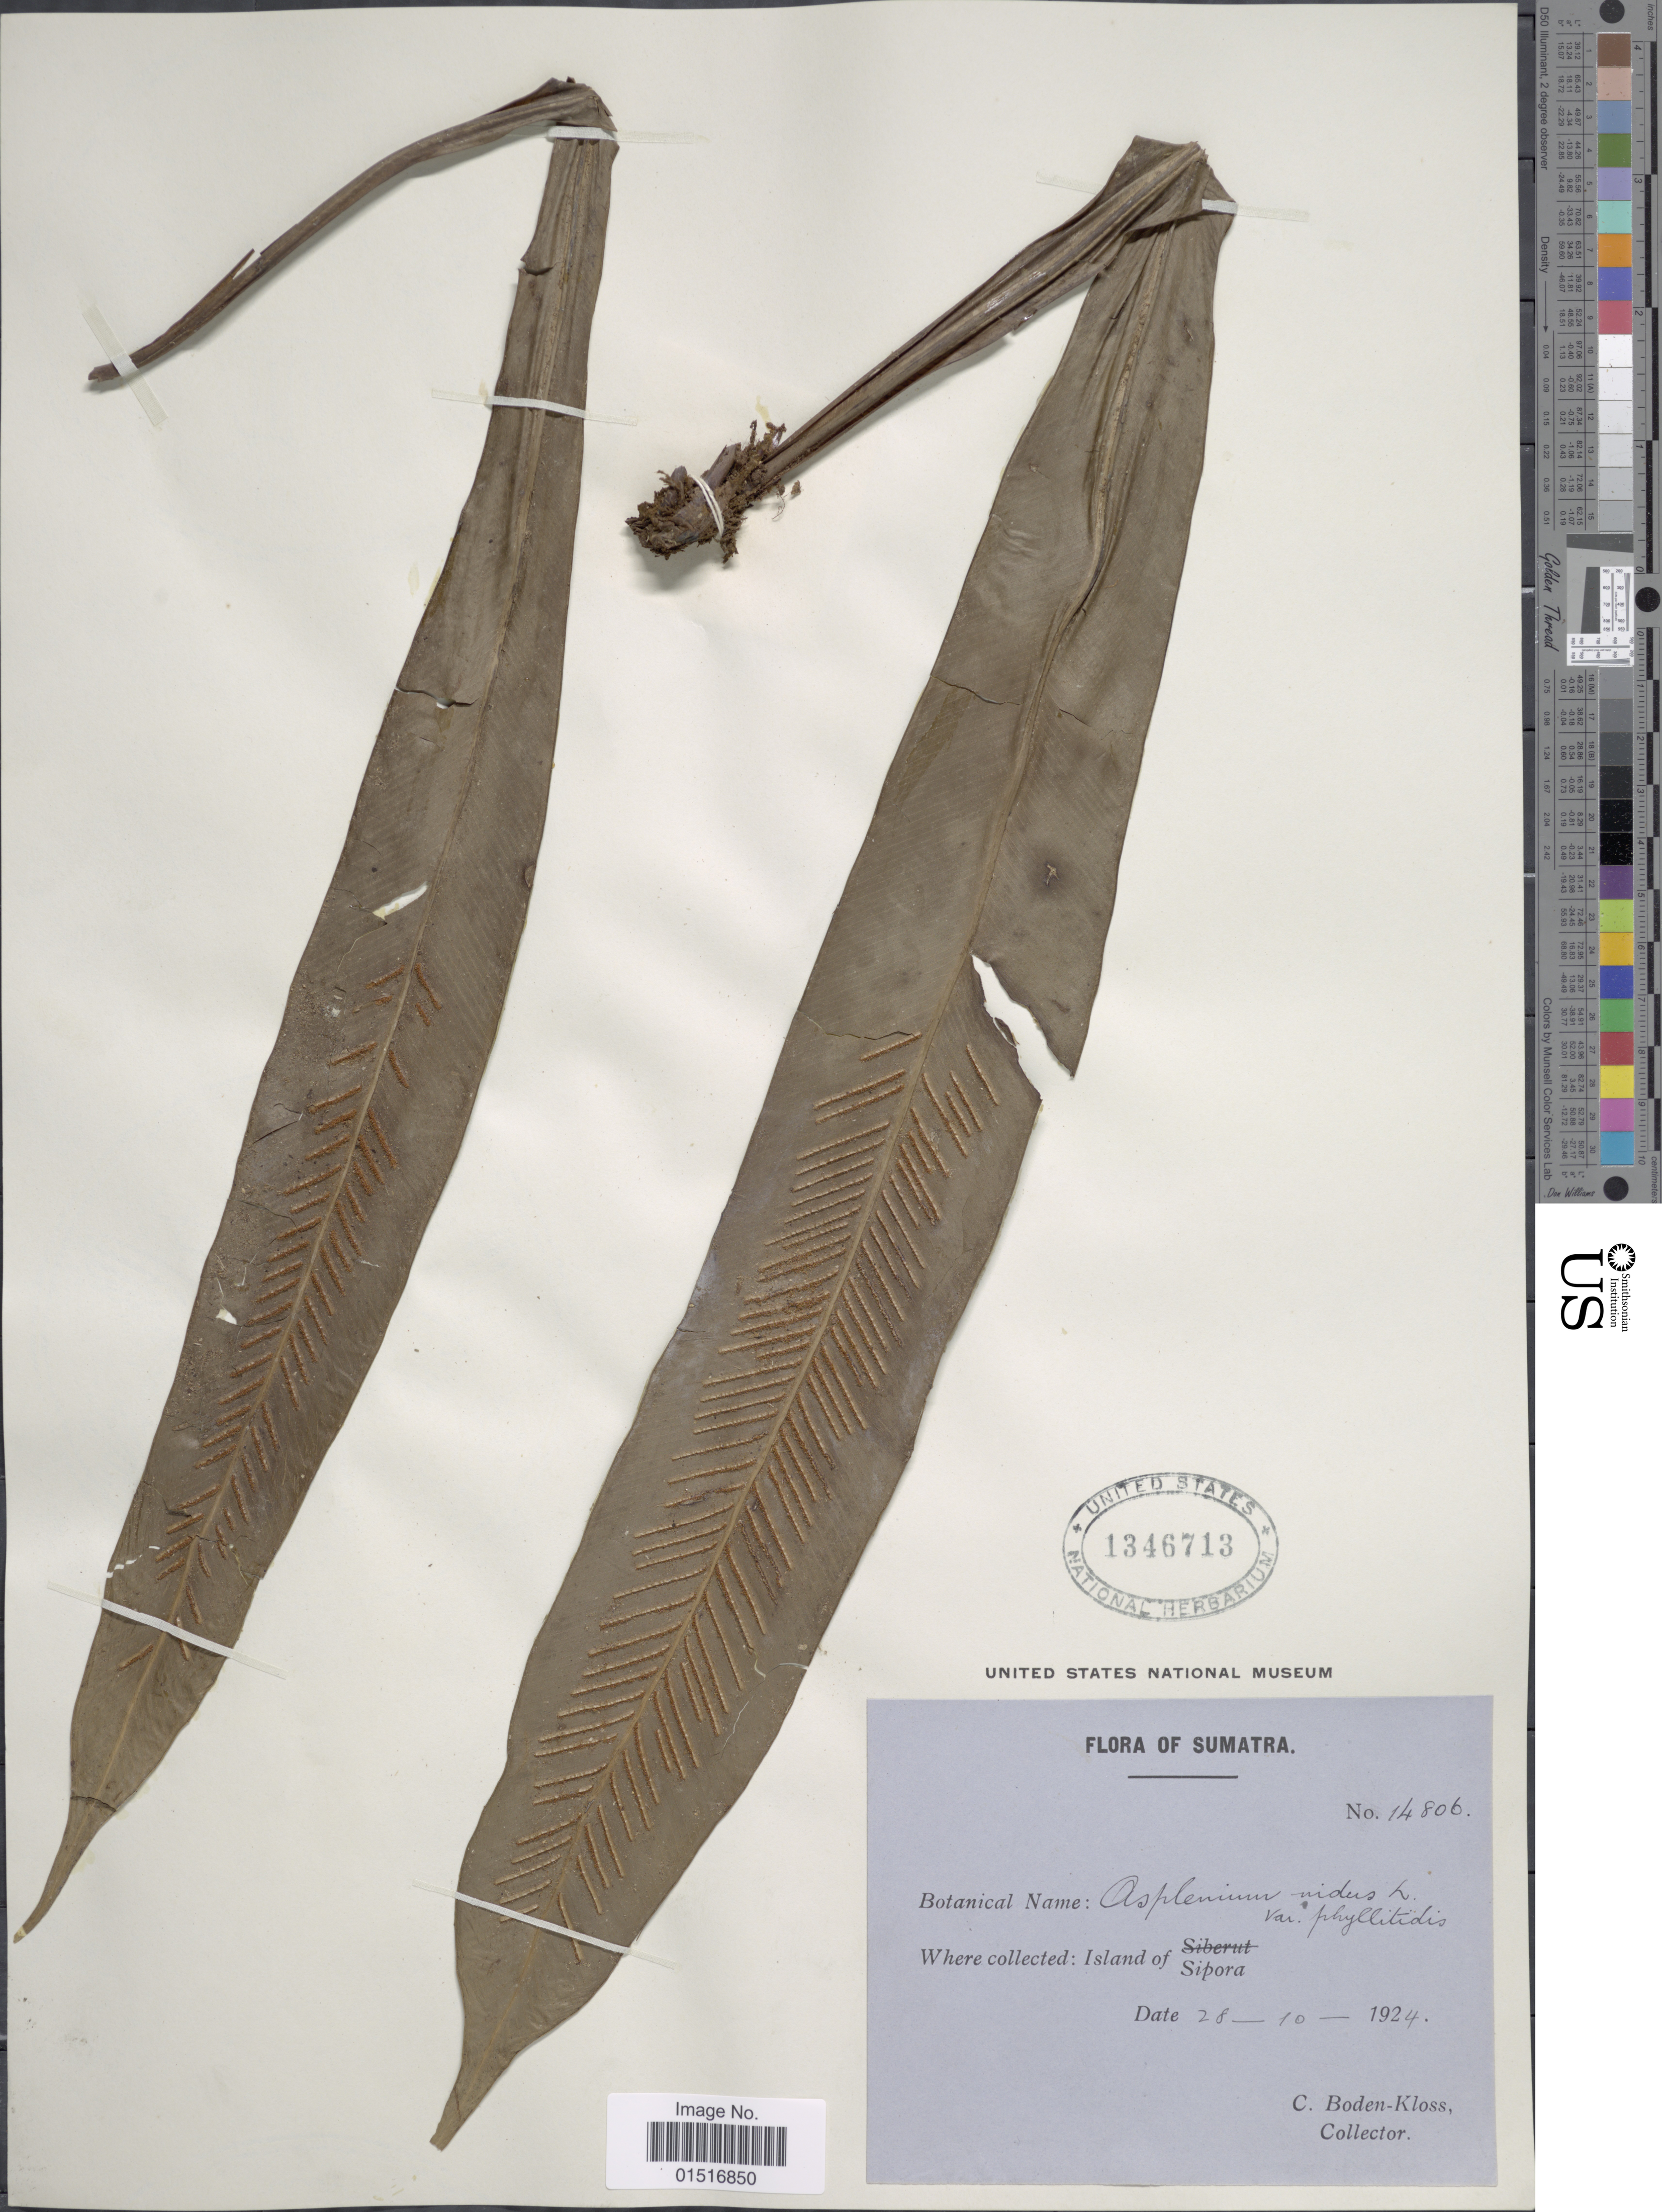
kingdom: Plantae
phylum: Tracheophyta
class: Polypodiopsida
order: Polypodiales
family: Aspleniaceae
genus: Asplenium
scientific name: Asplenium phyllitidis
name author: D. Don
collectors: C. Boden-Kloss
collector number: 14806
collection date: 1924-10-28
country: Indonesia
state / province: Sumatra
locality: Island of Sipora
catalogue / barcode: US 1346713